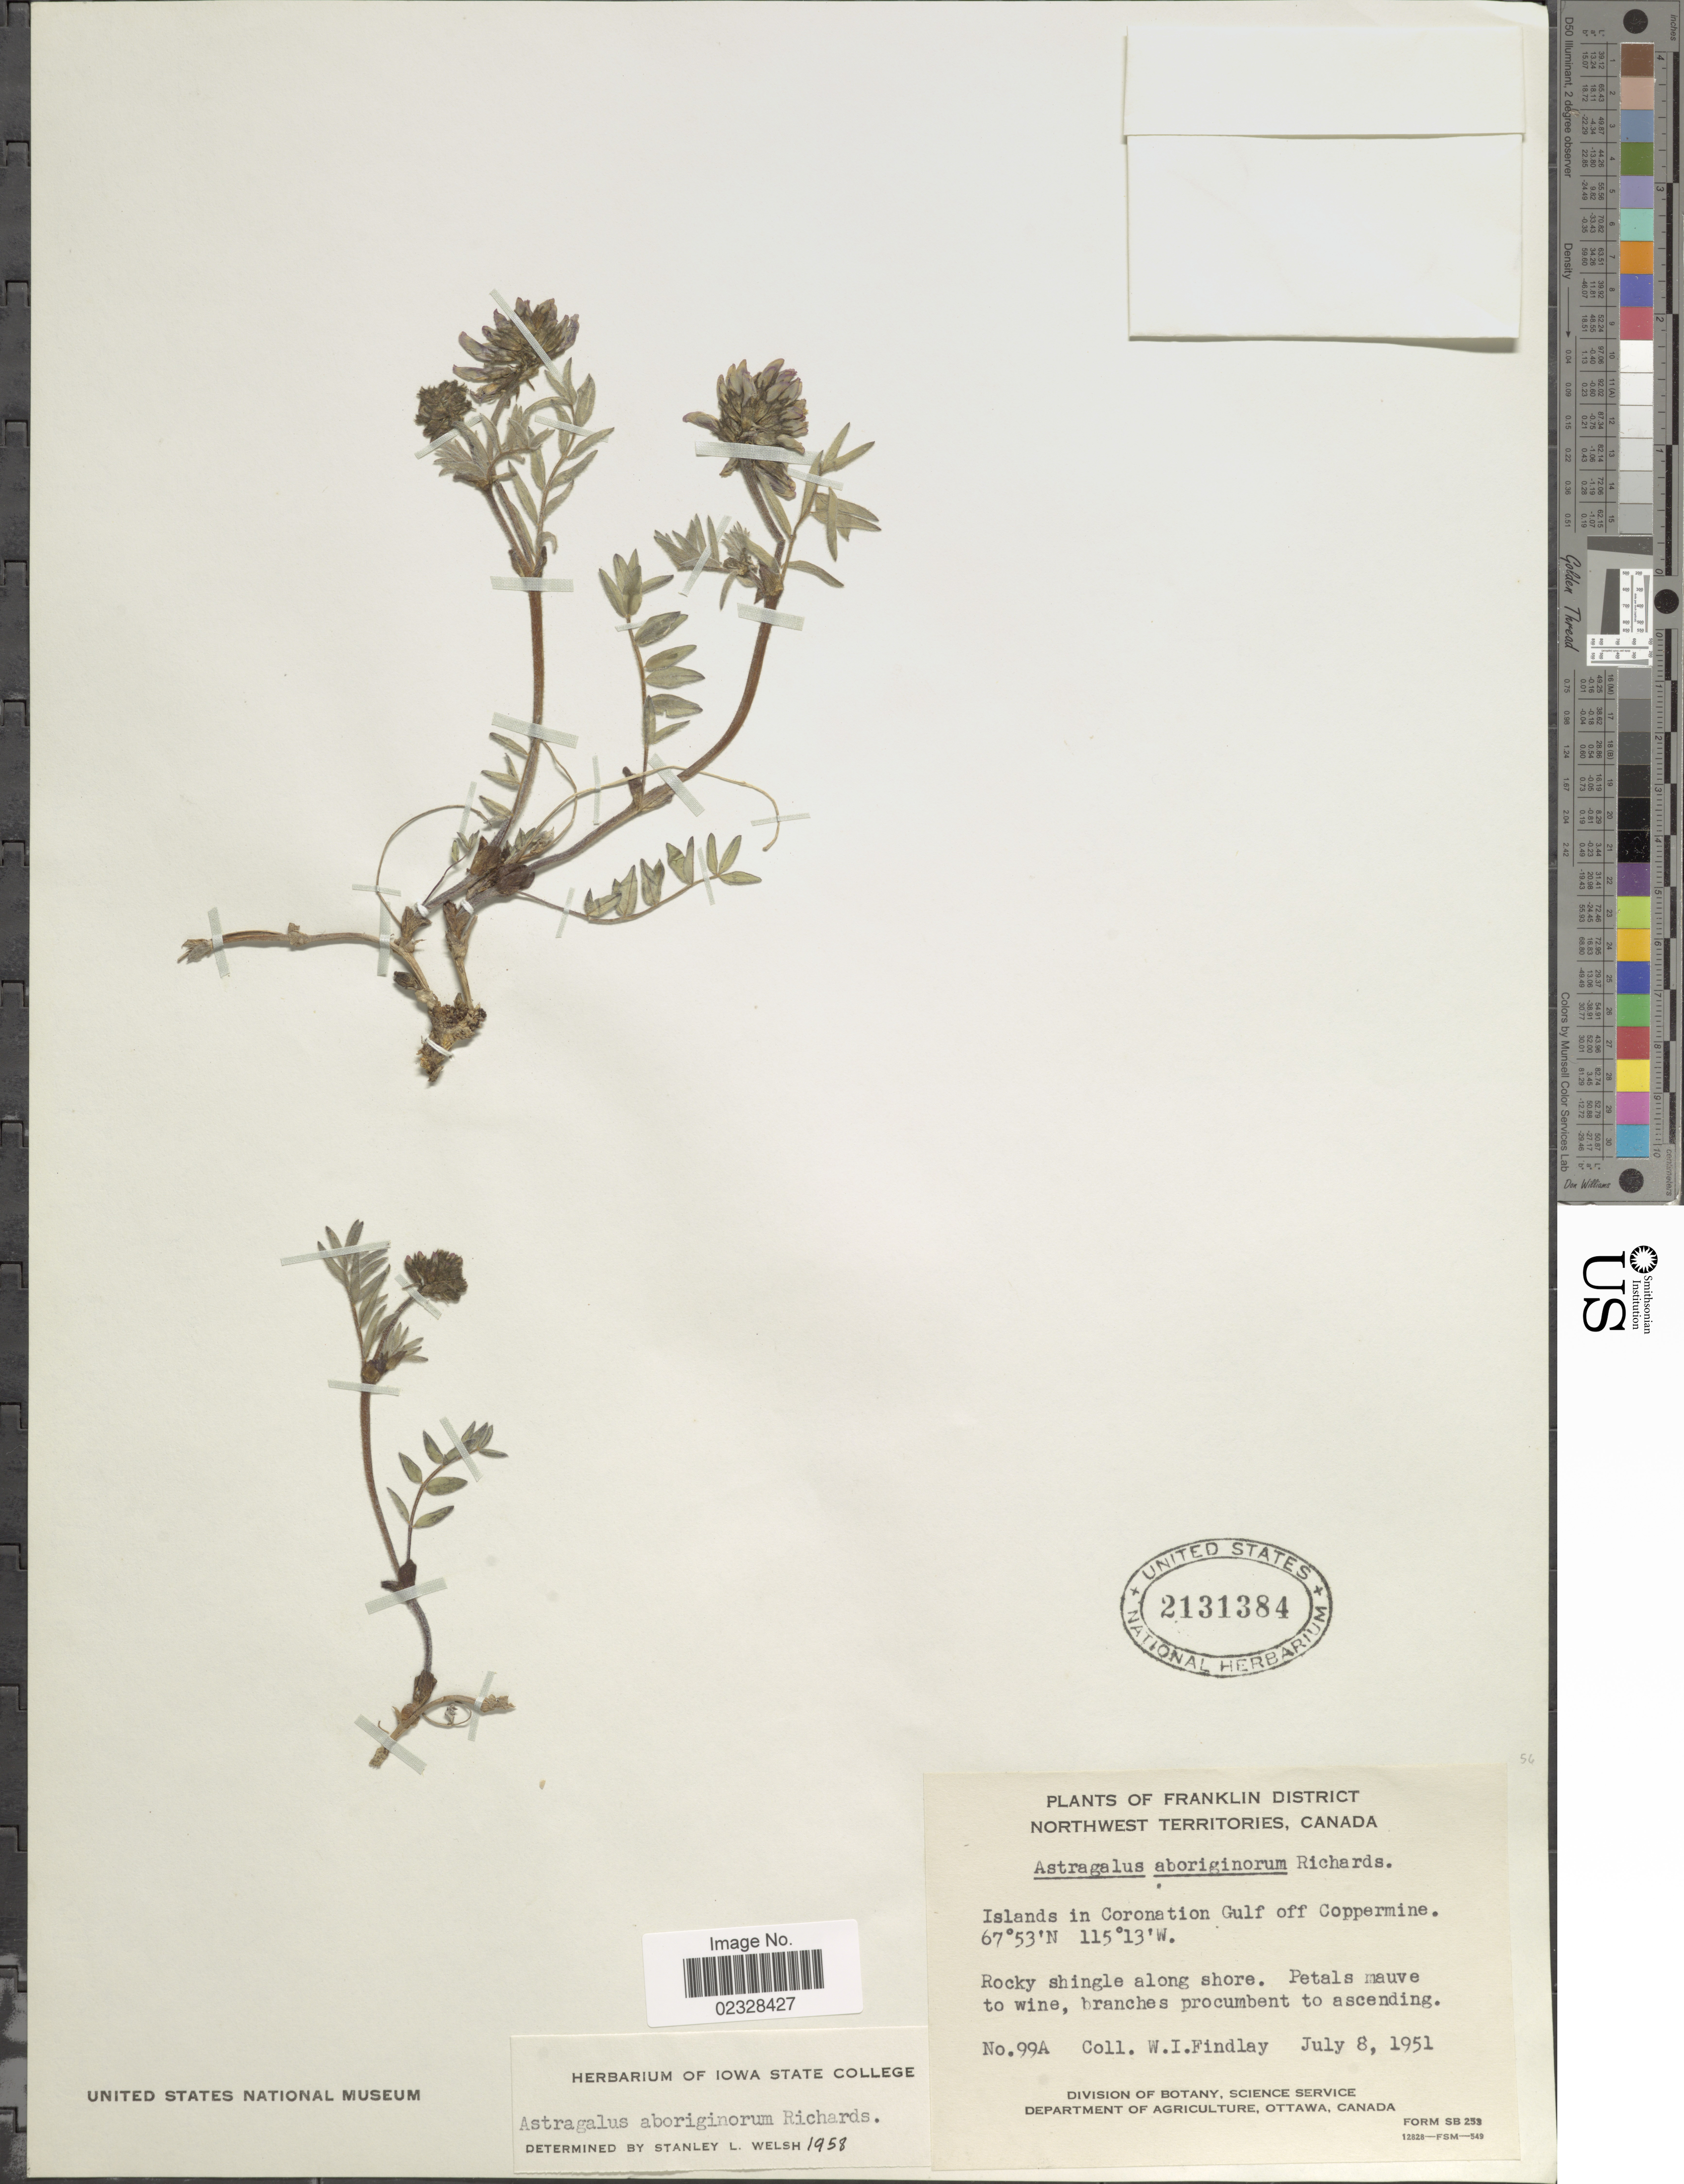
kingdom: Plantae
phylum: Tracheophyta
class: Magnoliopsida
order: Fabales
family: Fabaceae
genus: Astragalus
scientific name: Astragalus aboriginum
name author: Richardson ex Spreng.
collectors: W. Findlay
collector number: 99A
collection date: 1951-07-08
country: Canada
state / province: Northwest Territories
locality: Franklin District, Islands in Coronation Gulf off Coppermine, rocky shingle along shore.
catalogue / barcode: US 2131384